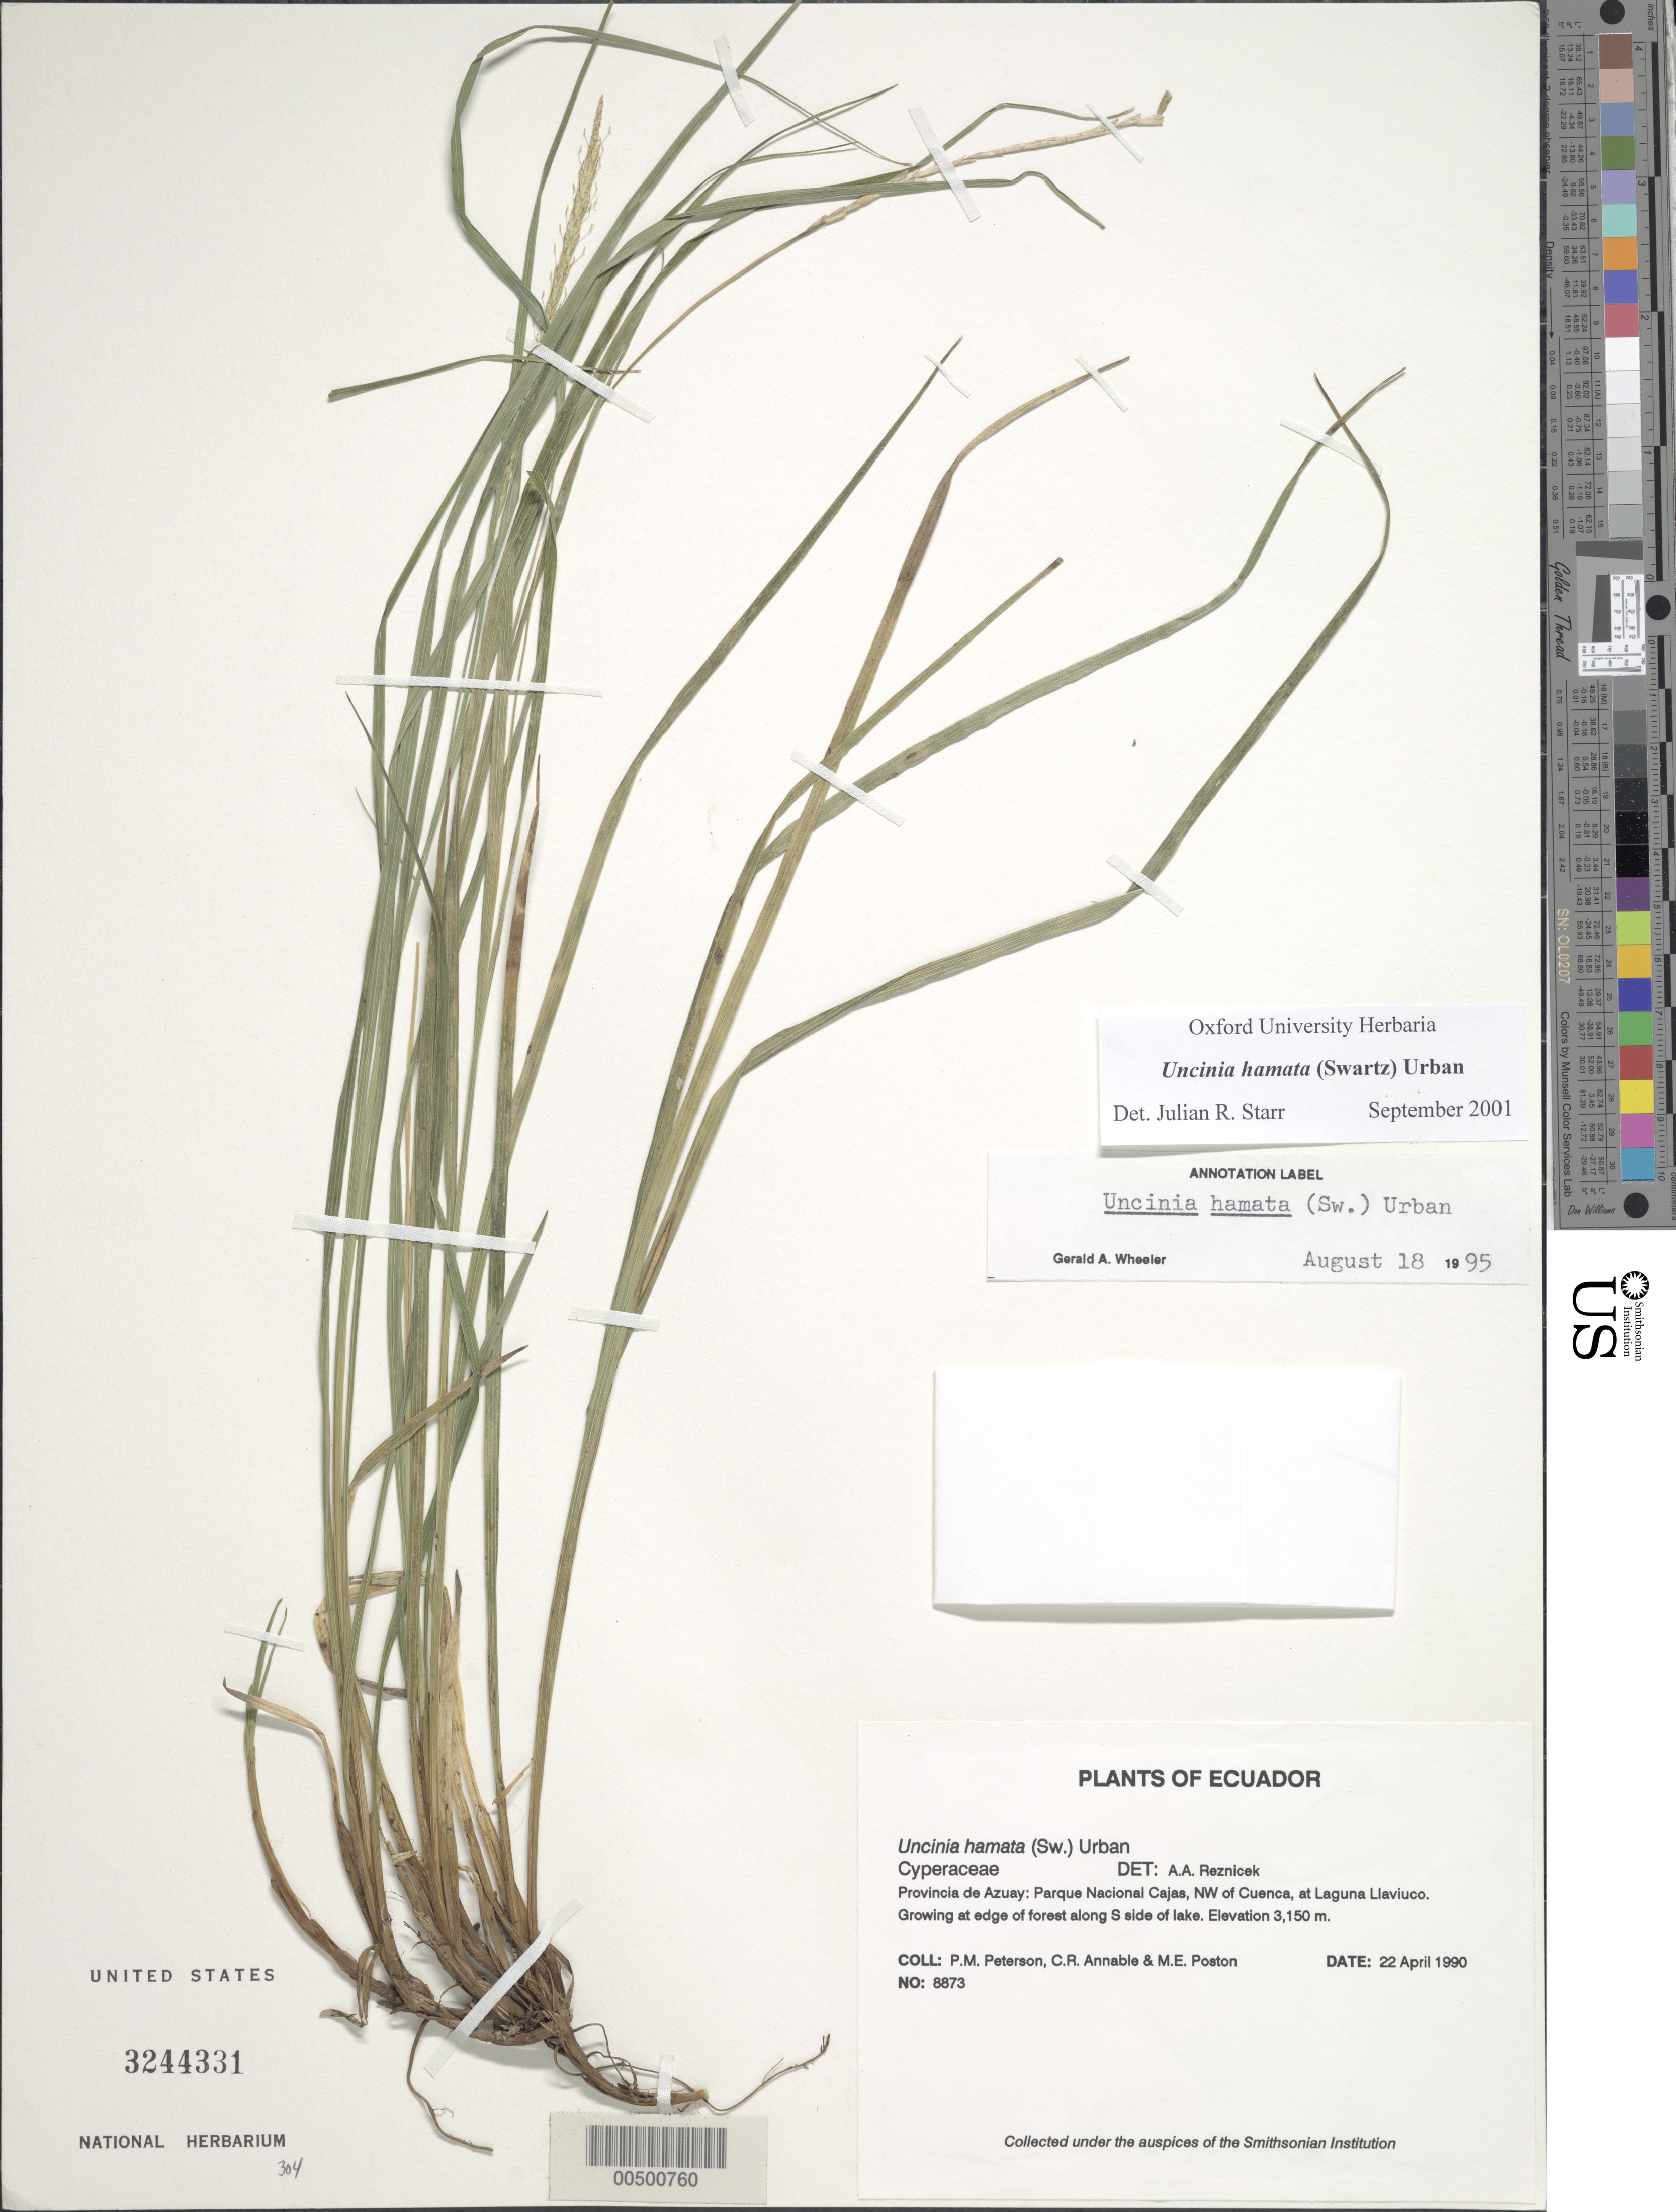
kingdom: Plantae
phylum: Tracheophyta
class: Liliopsida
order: Poales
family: Cyperaceae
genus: Carex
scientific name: Carex hamata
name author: Sw.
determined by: Strong, M. T., (US), Smithsonian Institution - National Museum of Natural History (UNITED STATES)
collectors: P. M. Peterson, C. R. Annable & M. Poston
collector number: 08873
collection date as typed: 22 Apr 1990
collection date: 1990-04-22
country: Ecuador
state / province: Azuay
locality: Parque Nacional Cajas, NW ofCuenca, at Laguna Llaviuco.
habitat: Growing at edge of forest along S side of lake.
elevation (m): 3150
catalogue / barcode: US 3244331